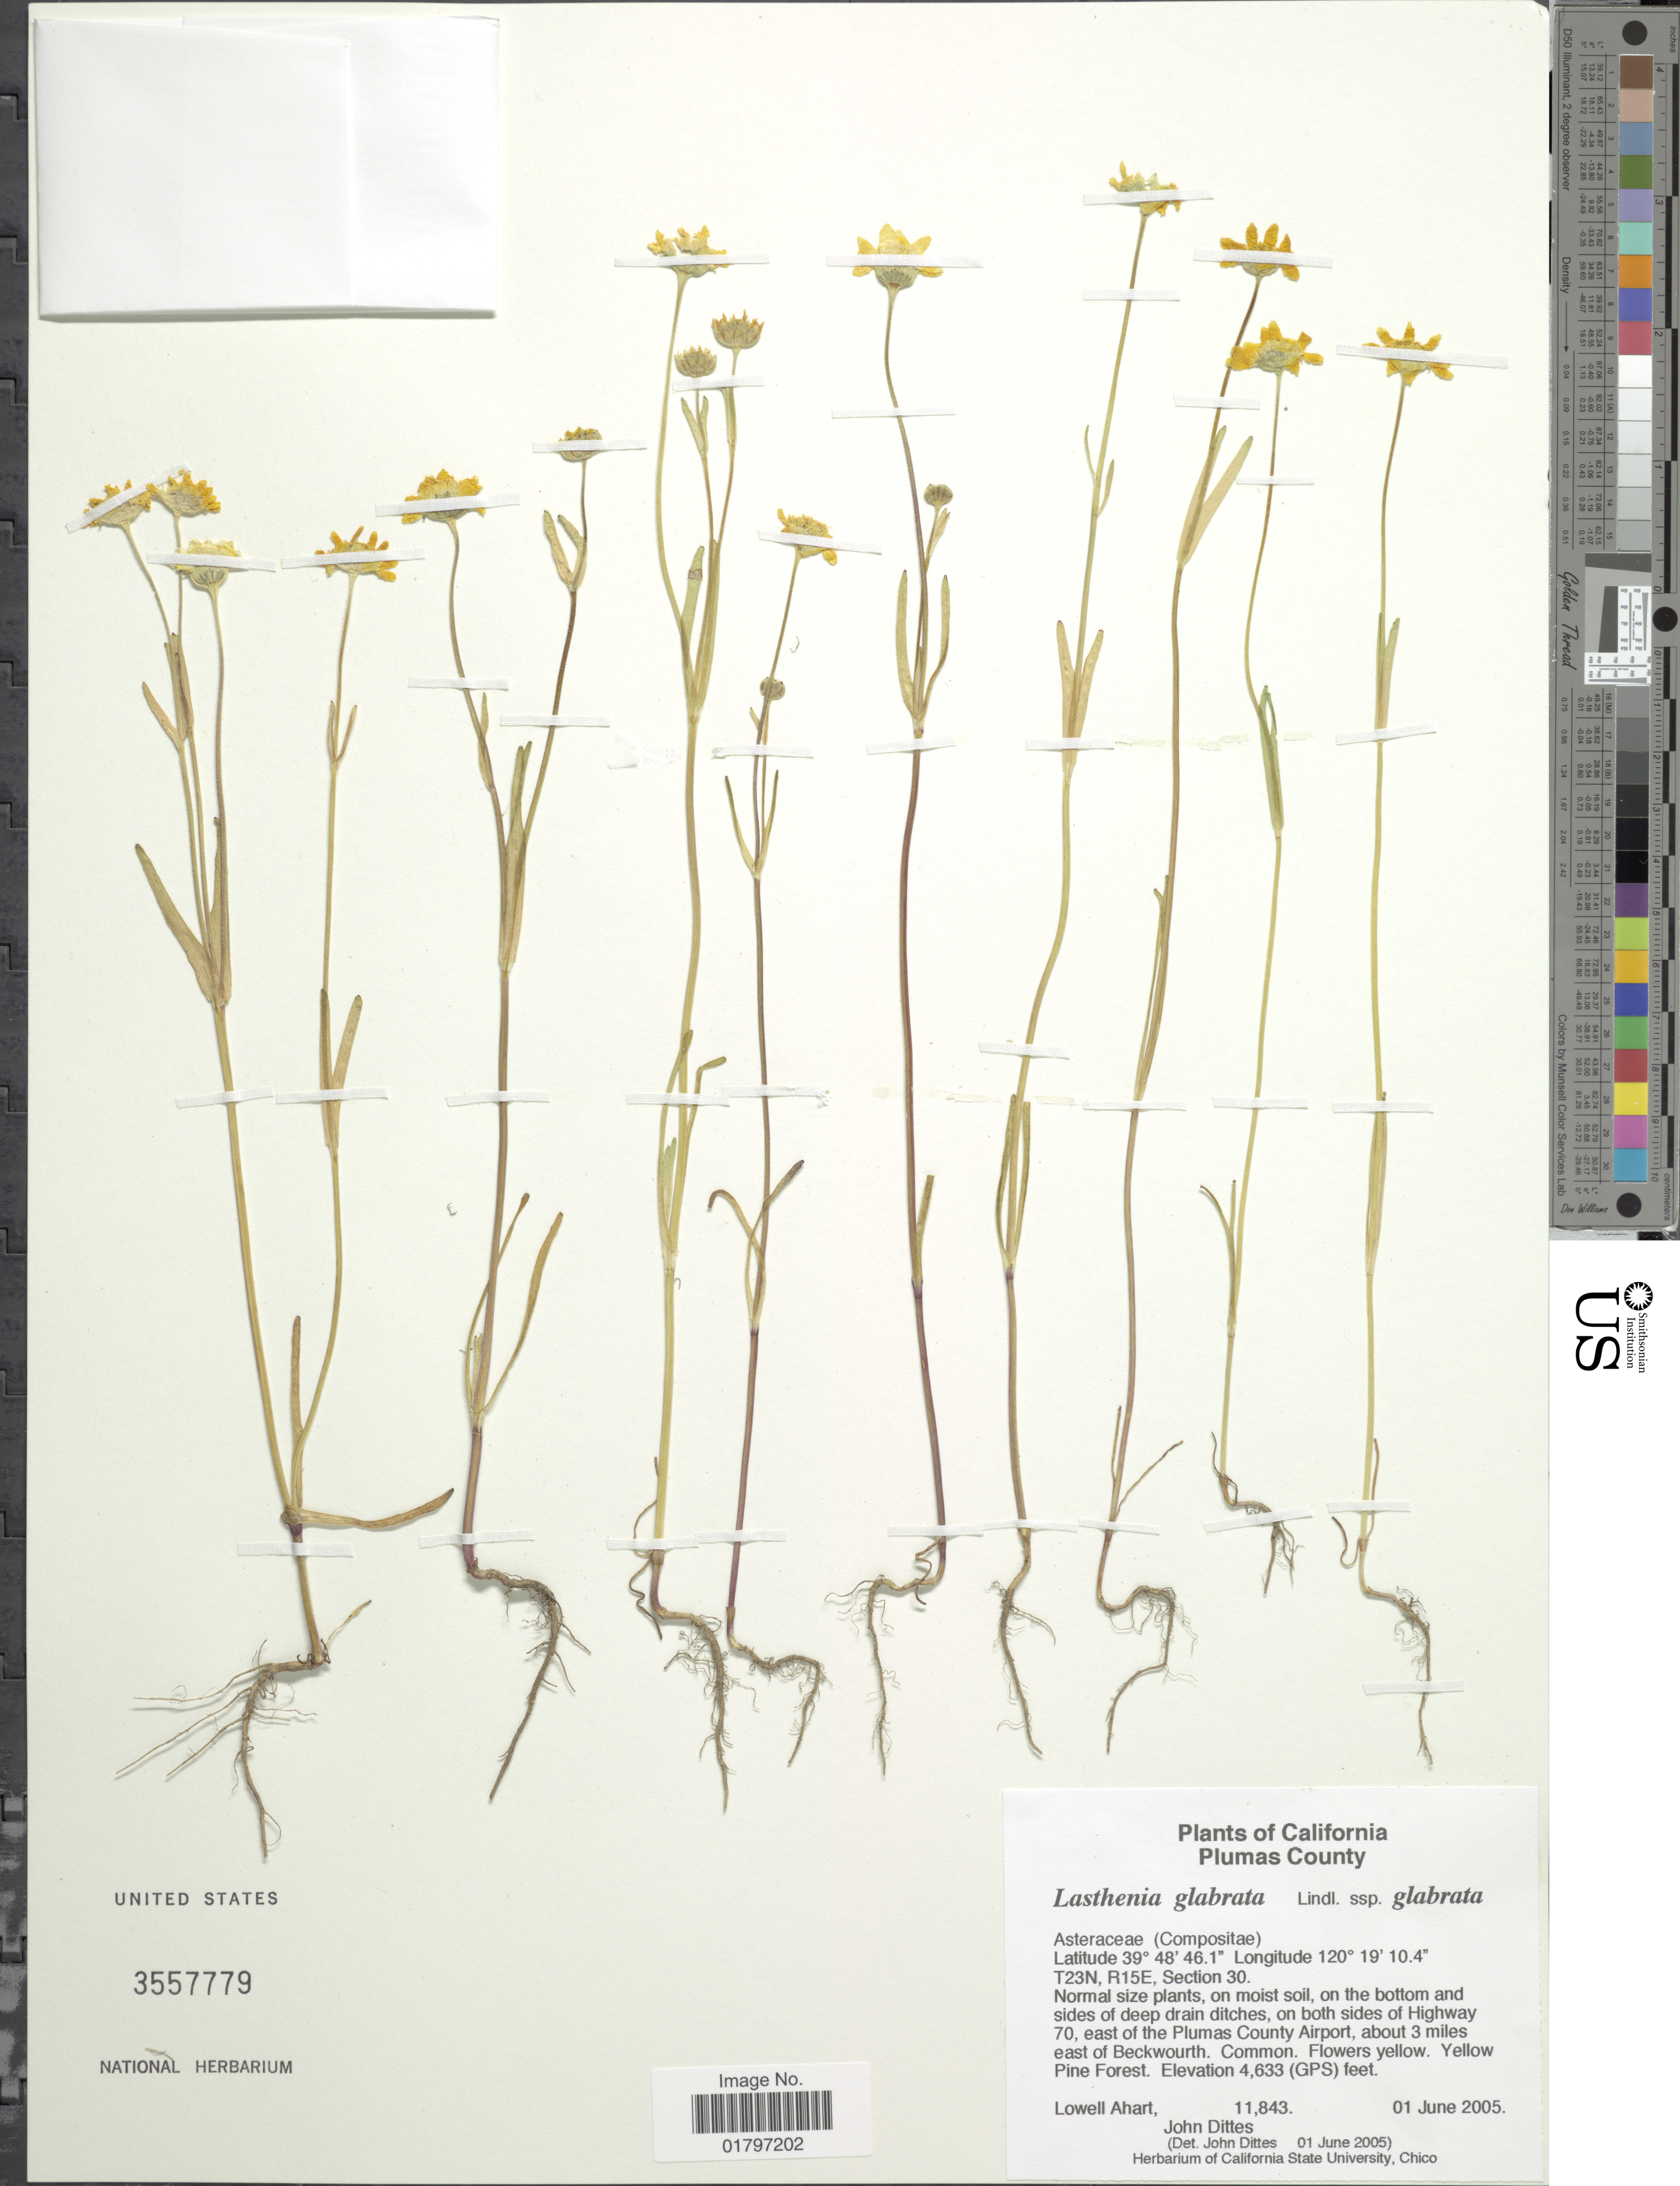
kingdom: Plantae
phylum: Tracheophyta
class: Magnoliopsida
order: Asterales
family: Asteraceae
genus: Lasthenia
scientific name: Lasthenia glabrata subsp. glabrata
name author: Lindl.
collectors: L. Ahart & J. Dittes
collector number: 11843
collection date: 2005-06-01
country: United States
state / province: California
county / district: Plumas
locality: Plumas County. T23N, R15E, Section 30. On both sides of Highway 70, east of the Plumas County Airport, about 3 miles east of Beckwourth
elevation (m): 1412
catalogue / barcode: US 3557779